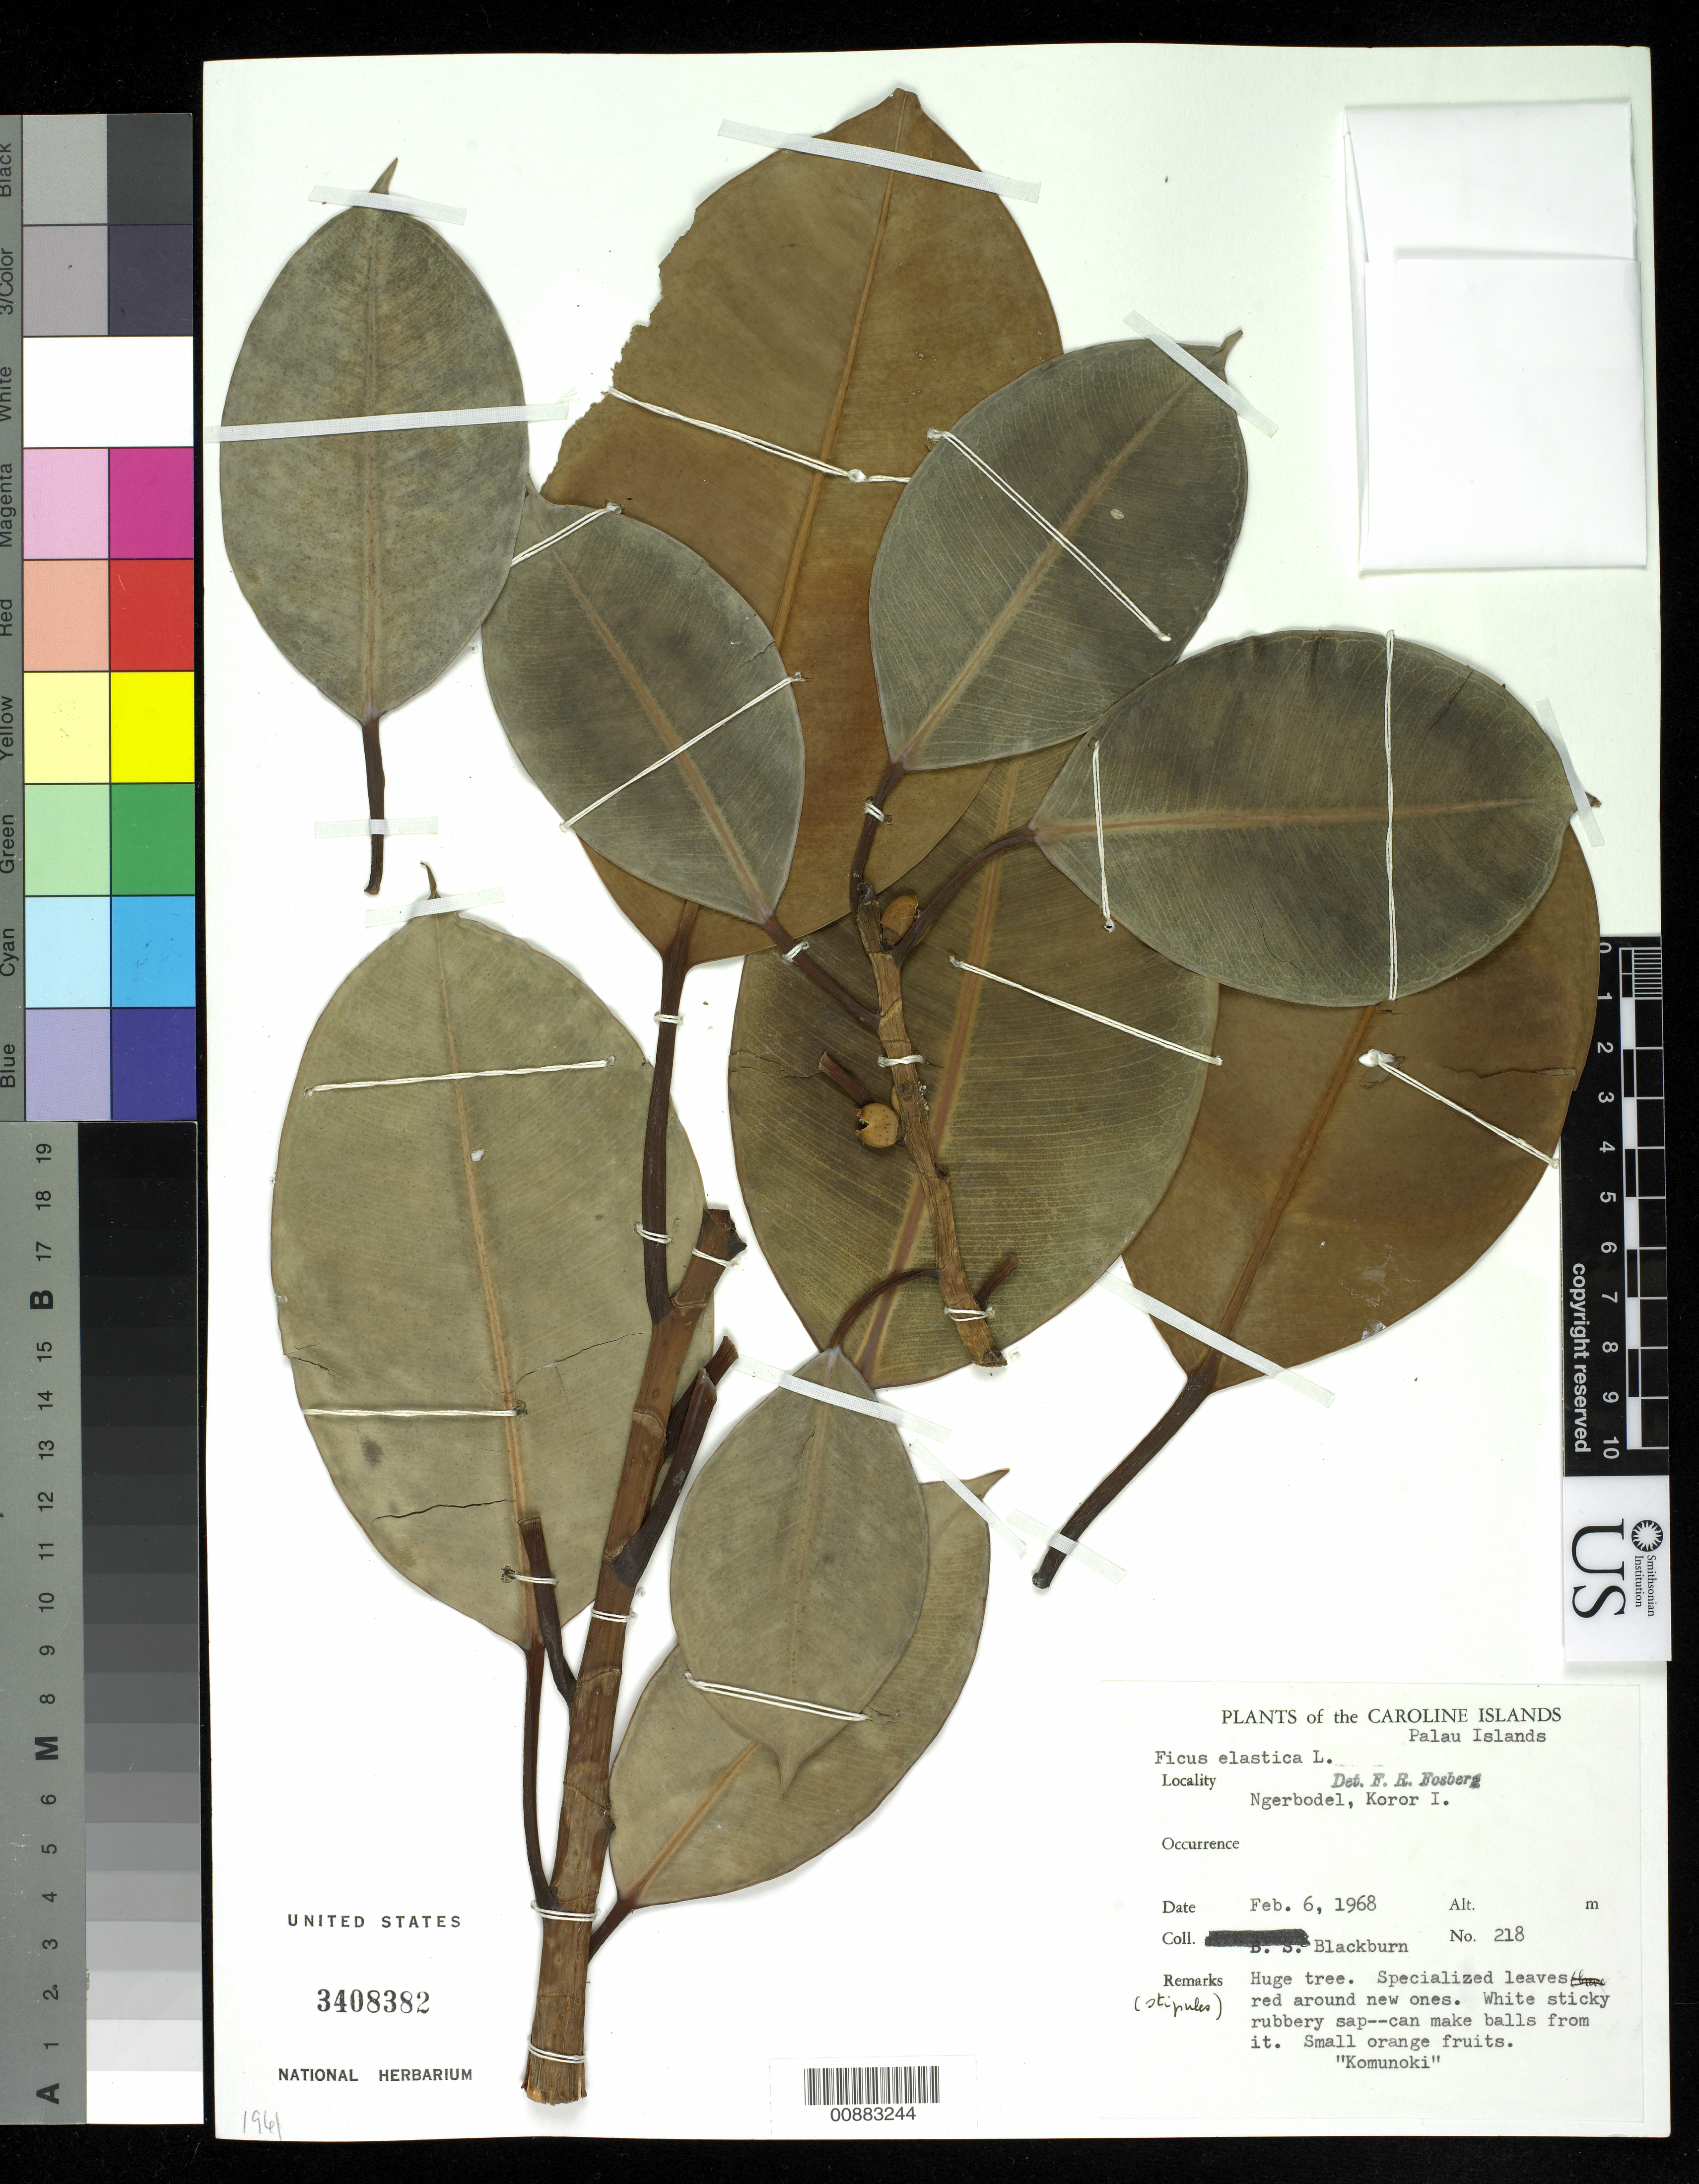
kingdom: Plantae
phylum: Tracheophyta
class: Magnoliopsida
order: Rosales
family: Moraceae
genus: Ficus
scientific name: Ficus elastica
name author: Roxb.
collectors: B. S. Blackburn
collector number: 218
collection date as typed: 06 Feb 1968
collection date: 1968-02-06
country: Palau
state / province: Koror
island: Oreor (Koror)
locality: Ngerbodel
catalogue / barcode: US 3408382